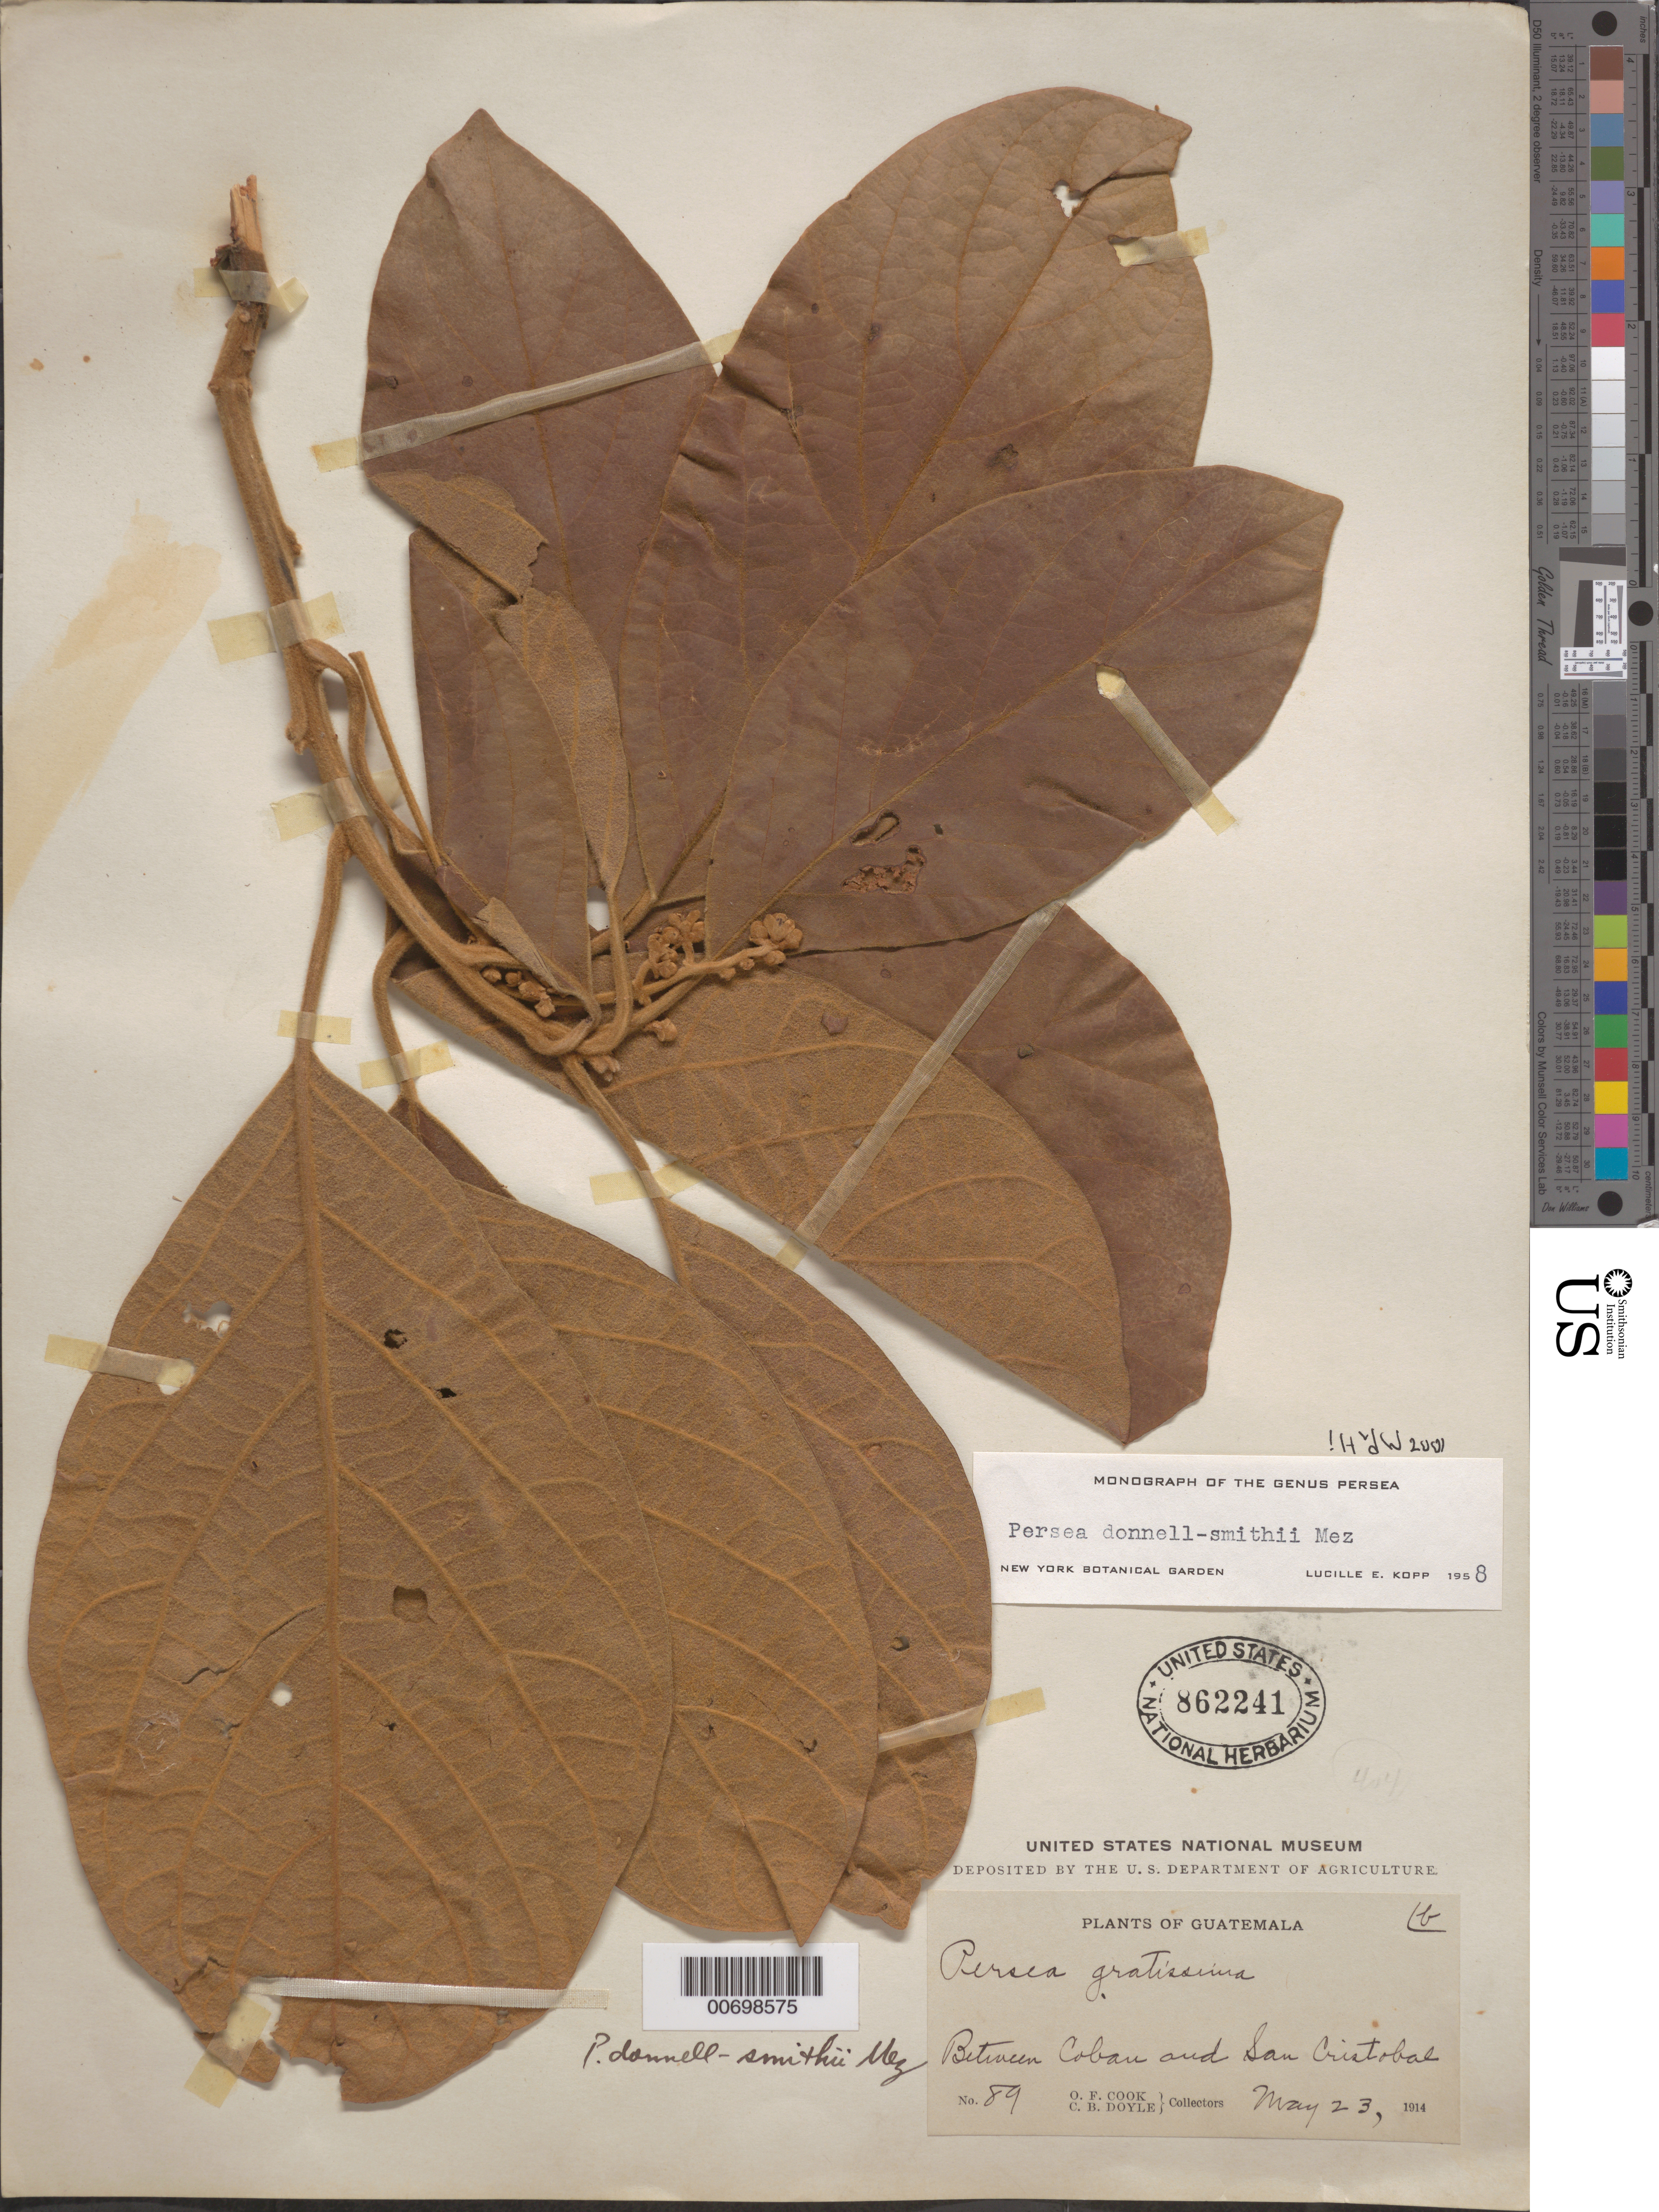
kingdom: Plantae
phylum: Tracheophyta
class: Magnoliopsida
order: Laurales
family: Lauraceae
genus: Persea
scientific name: Persea donnell-smithii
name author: Mez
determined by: Kopp, L. E., (NY), New York Botanical Garden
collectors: O. F. Cook & C. Doyle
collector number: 89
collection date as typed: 23 May 1914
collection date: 1914-05-23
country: Guatemala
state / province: Alta Verapaz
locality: Between Coban and San Cristobal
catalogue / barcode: US 862241